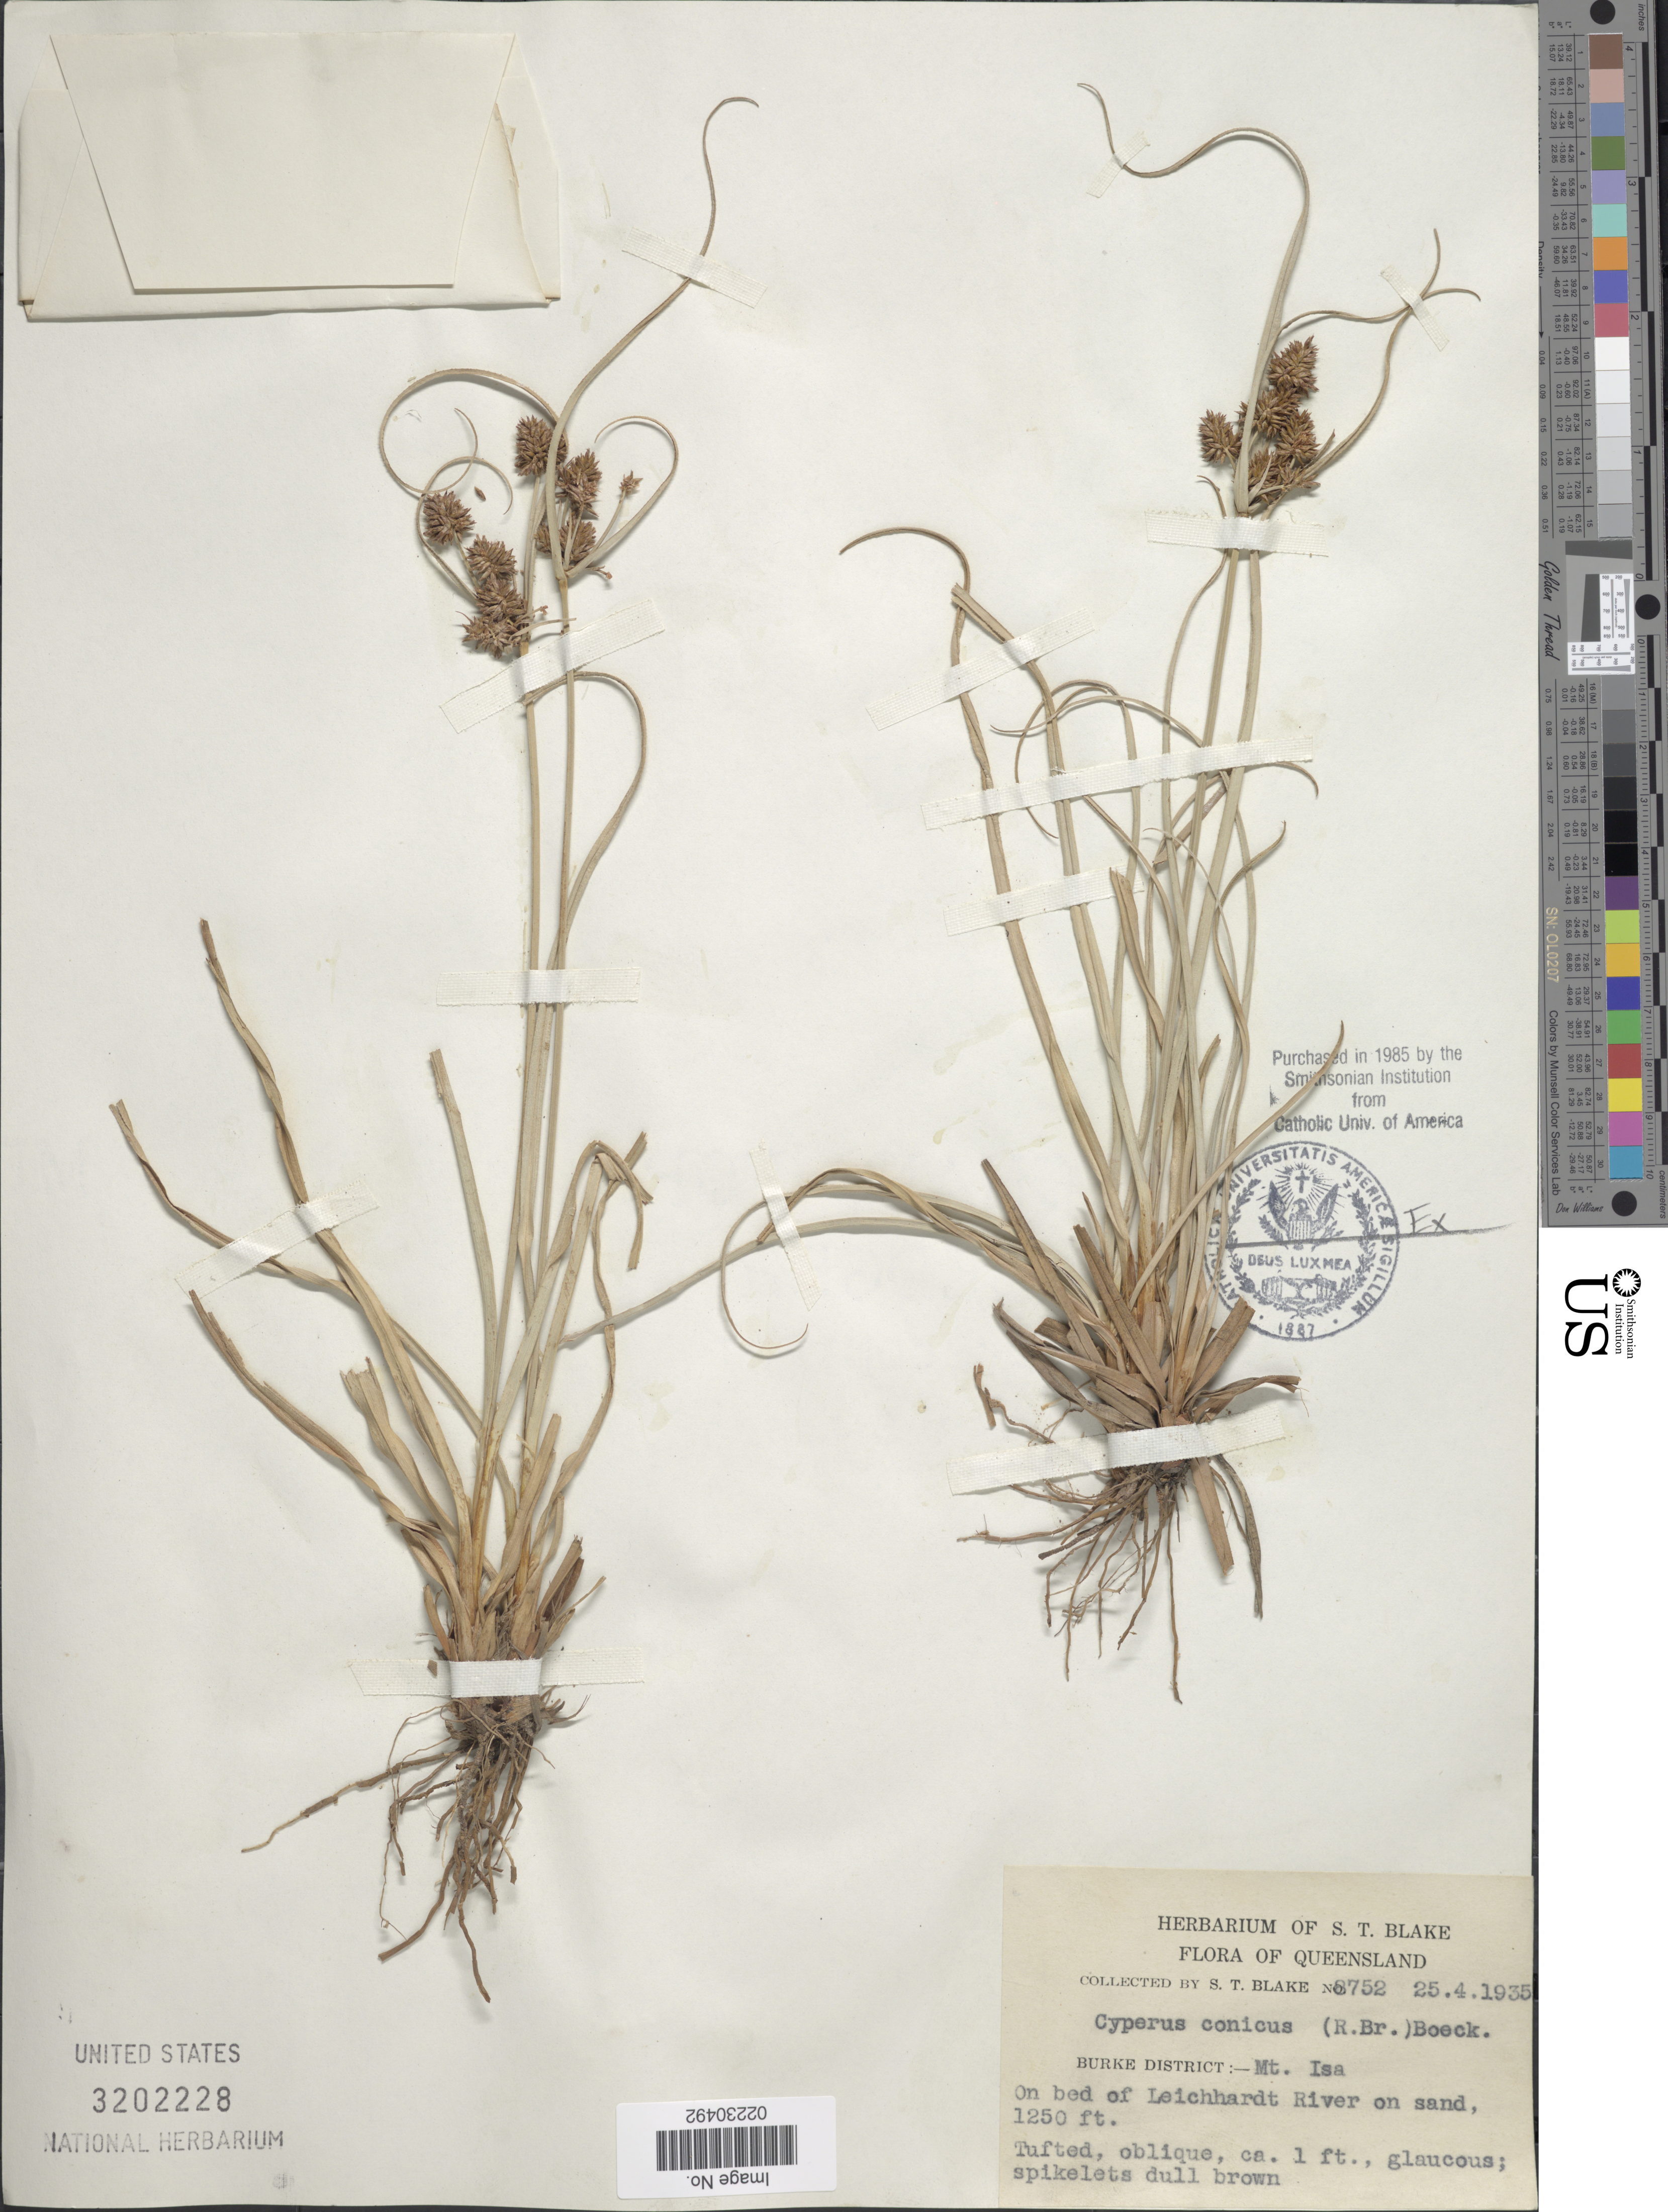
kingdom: Plantae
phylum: Tracheophyta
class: Liliopsida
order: Poales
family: Cyperaceae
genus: Cyperus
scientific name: Cyperus conicus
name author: (R. Br.) Boeckeler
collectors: S. T. Blake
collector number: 8752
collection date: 1935-04-25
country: Australia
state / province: Queensland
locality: Burke District: Mt. Isa, On bed of Leichardt River on sand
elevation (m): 381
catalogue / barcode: US 3202228